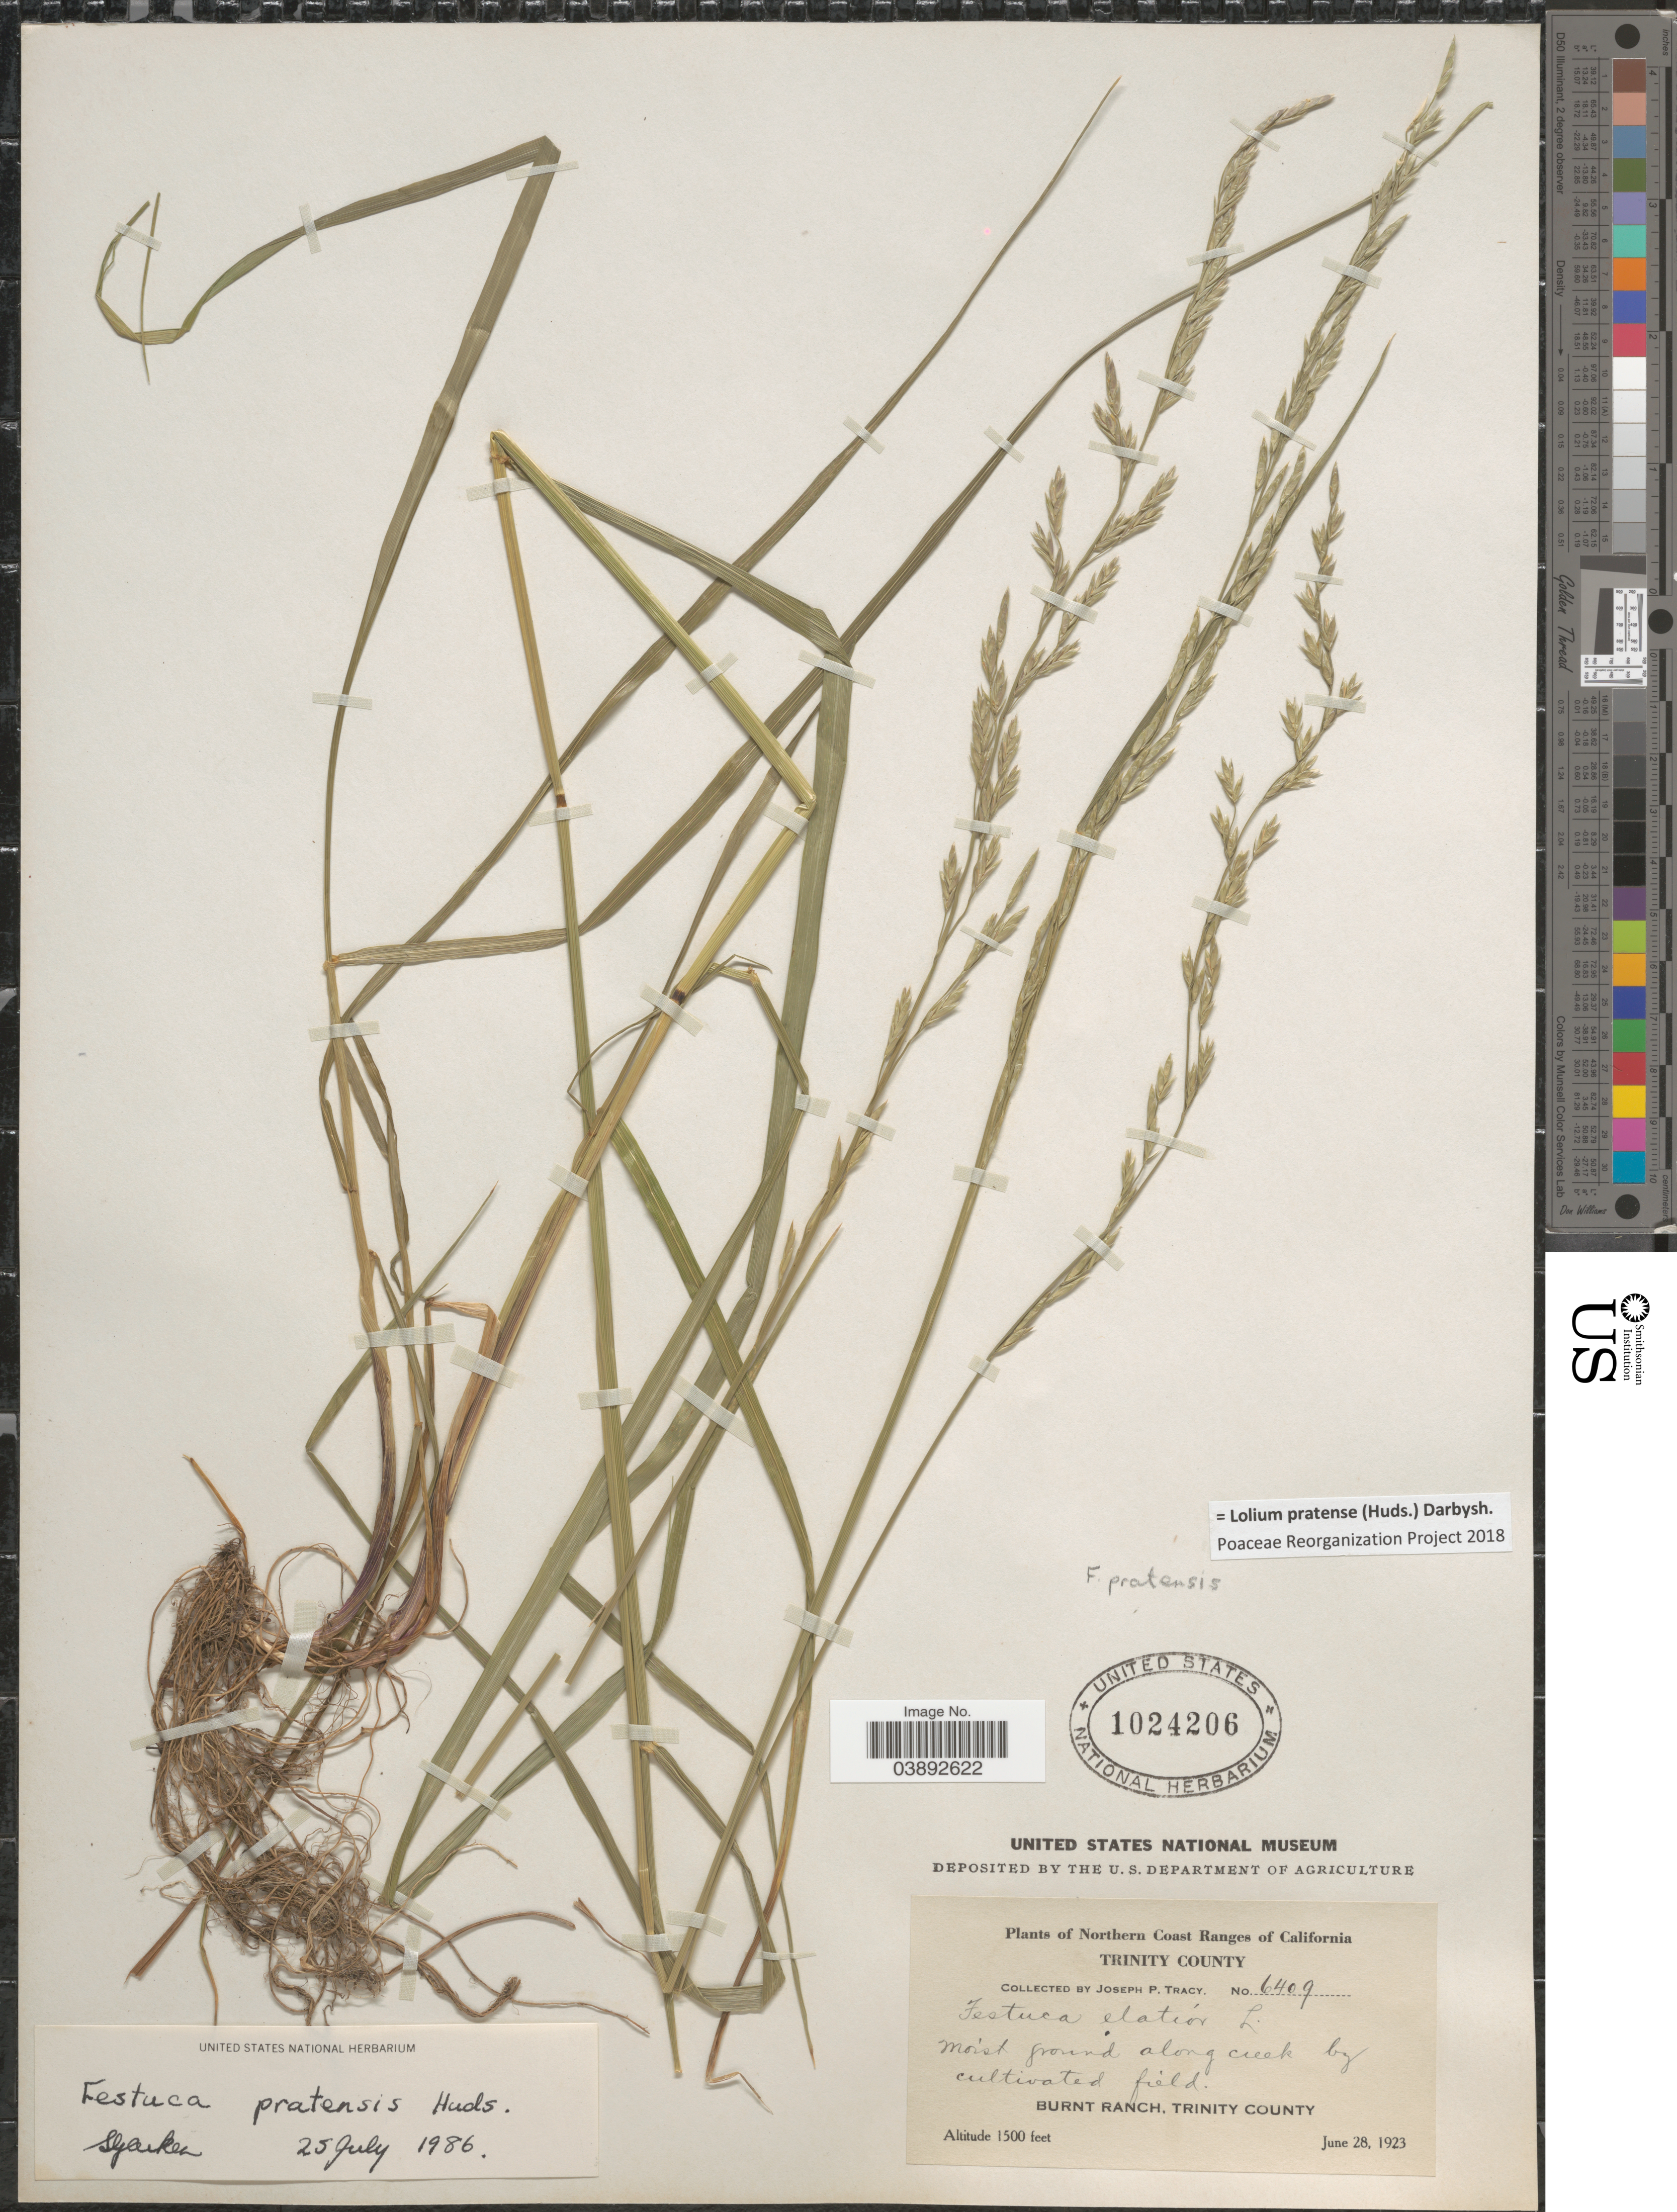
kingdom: Plantae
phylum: Tracheophyta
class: Liliopsida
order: Poales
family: Poaceae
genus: Lolium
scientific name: Lolium pratense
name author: (Huds.) Darbysh.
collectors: J. Tracy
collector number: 6409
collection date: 1923-06-28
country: United States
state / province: California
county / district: Trinity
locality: Northern Coast Ranges of California. Trinity County. Burnt Ranch, Trinity County.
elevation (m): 457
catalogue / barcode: US 1024206